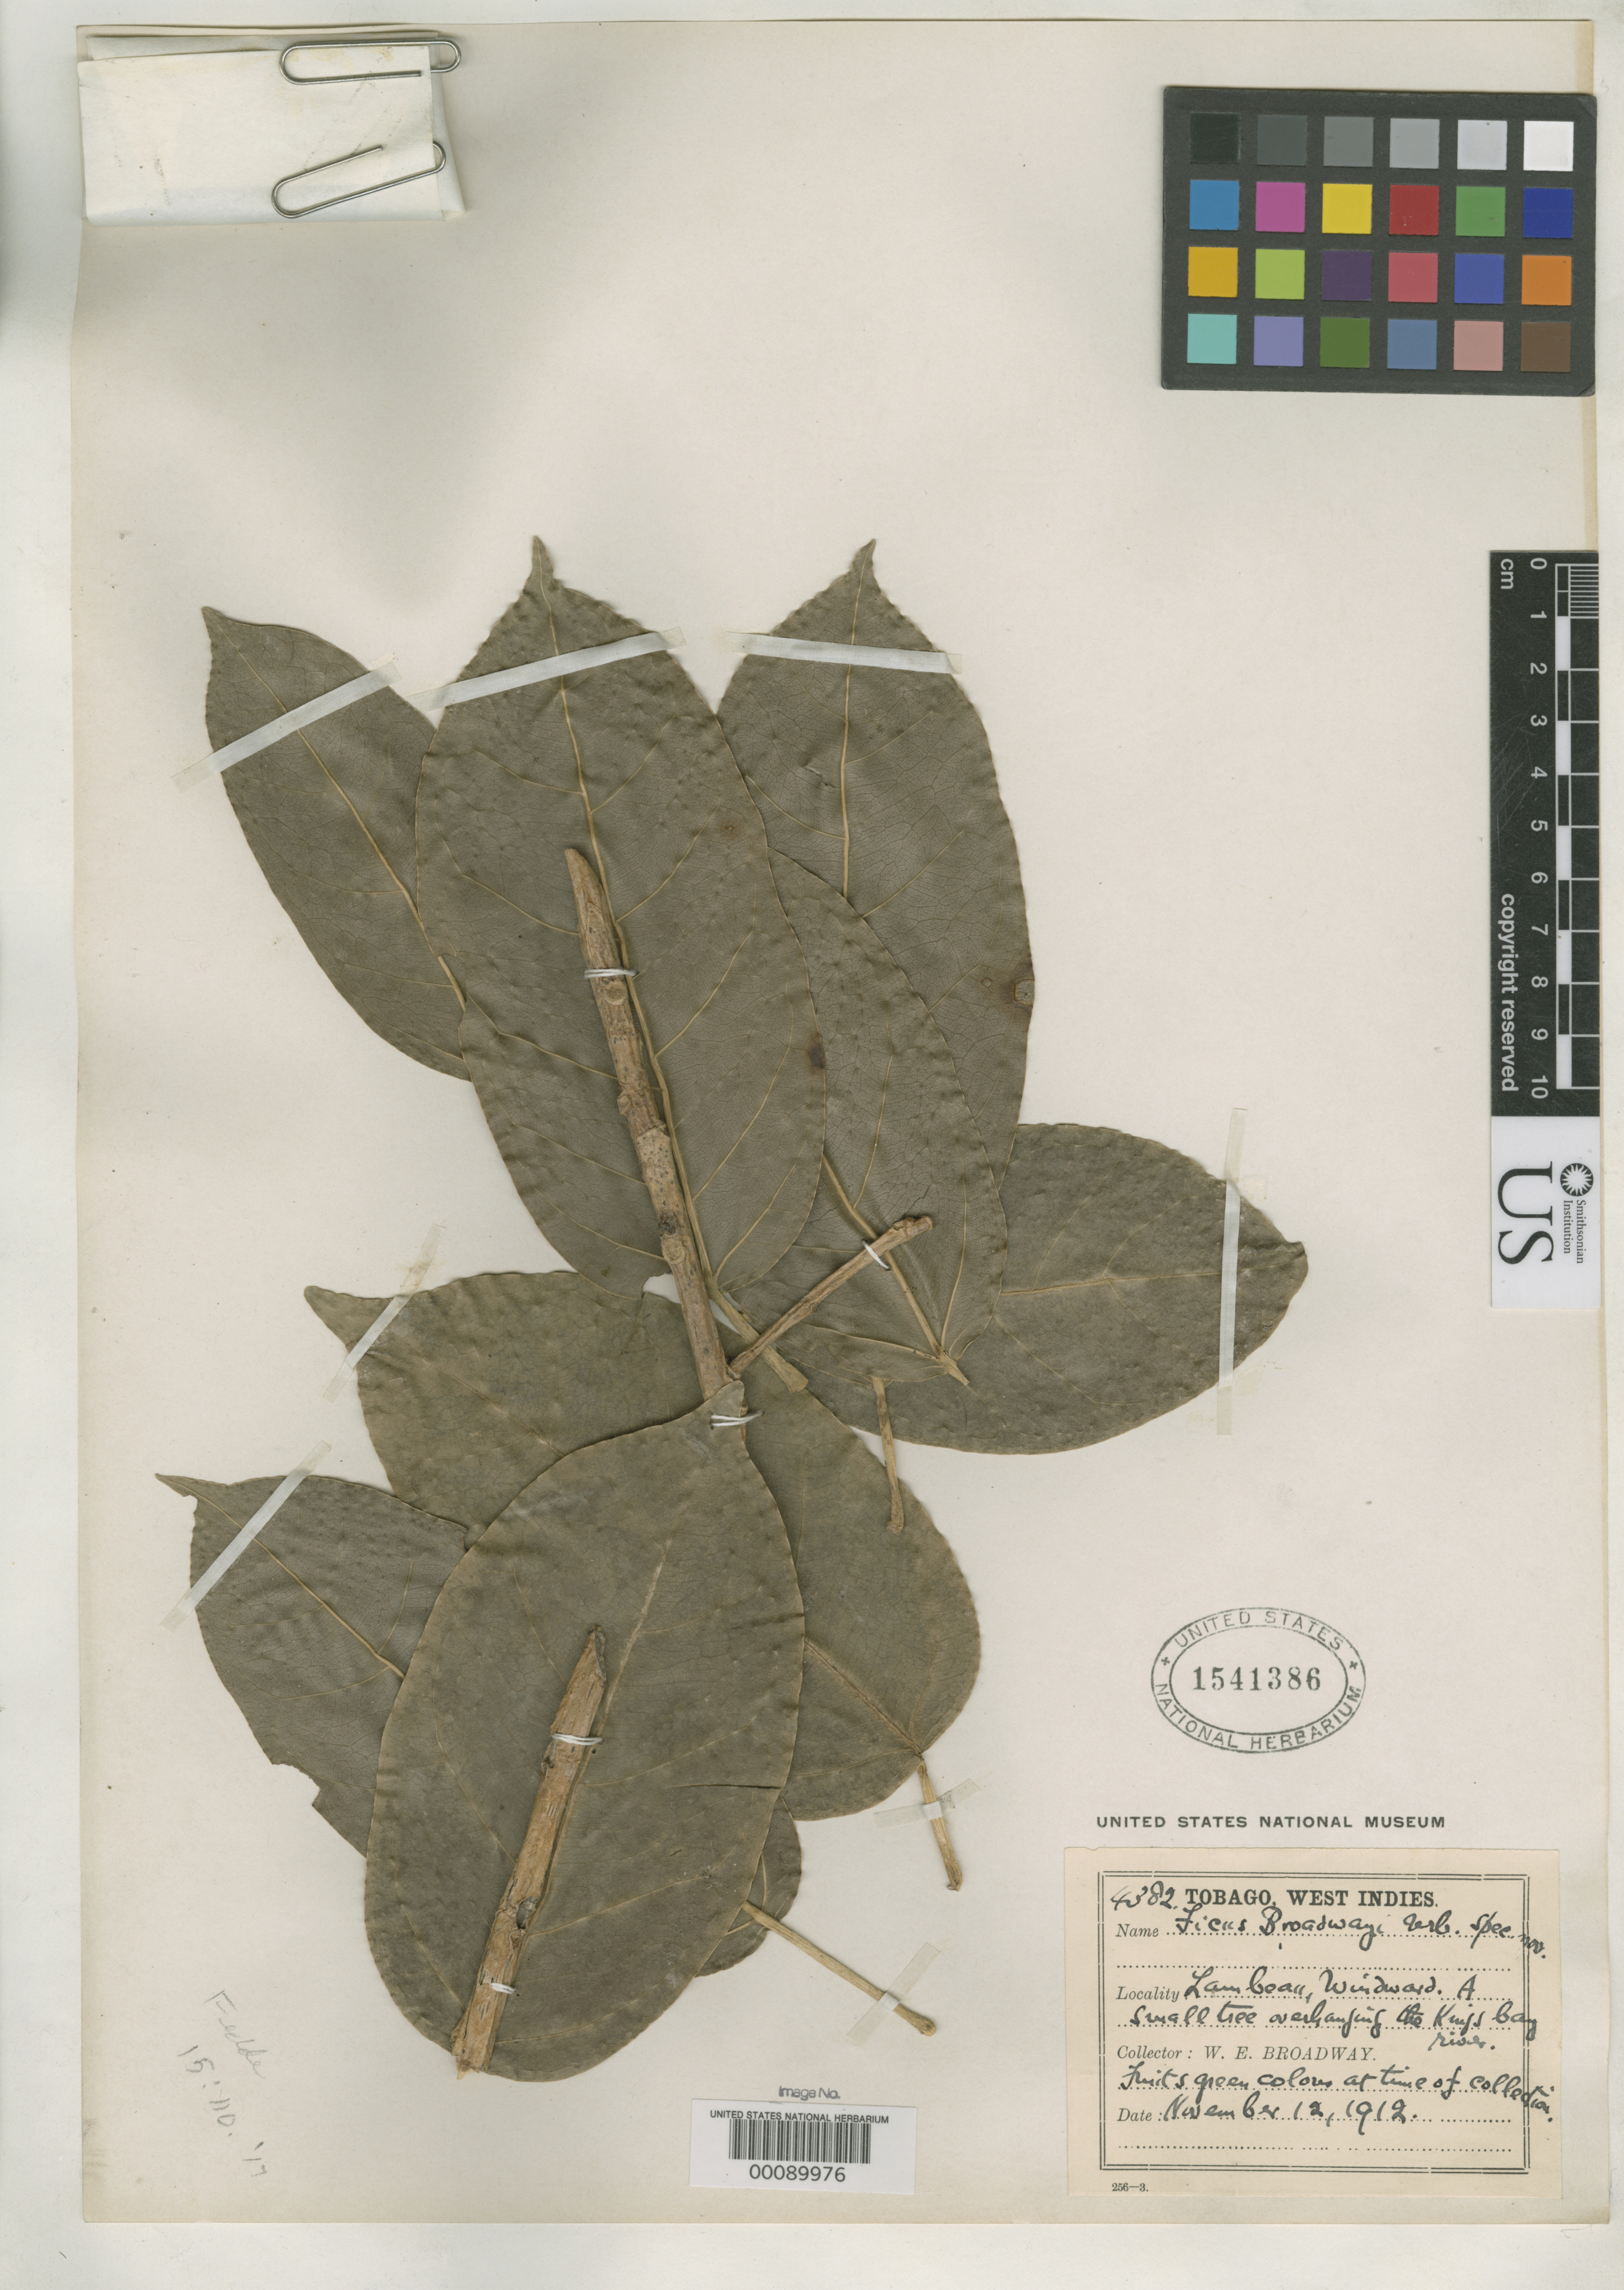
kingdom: Plantae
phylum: Tracheophyta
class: Magnoliopsida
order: Rosales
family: Moraceae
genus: Ficus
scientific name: Ficus broadwayi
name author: Urb.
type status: Isotype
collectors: W. E. Broadway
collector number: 4382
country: Trinidad and Tobago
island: Tobago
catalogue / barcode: US 1541386